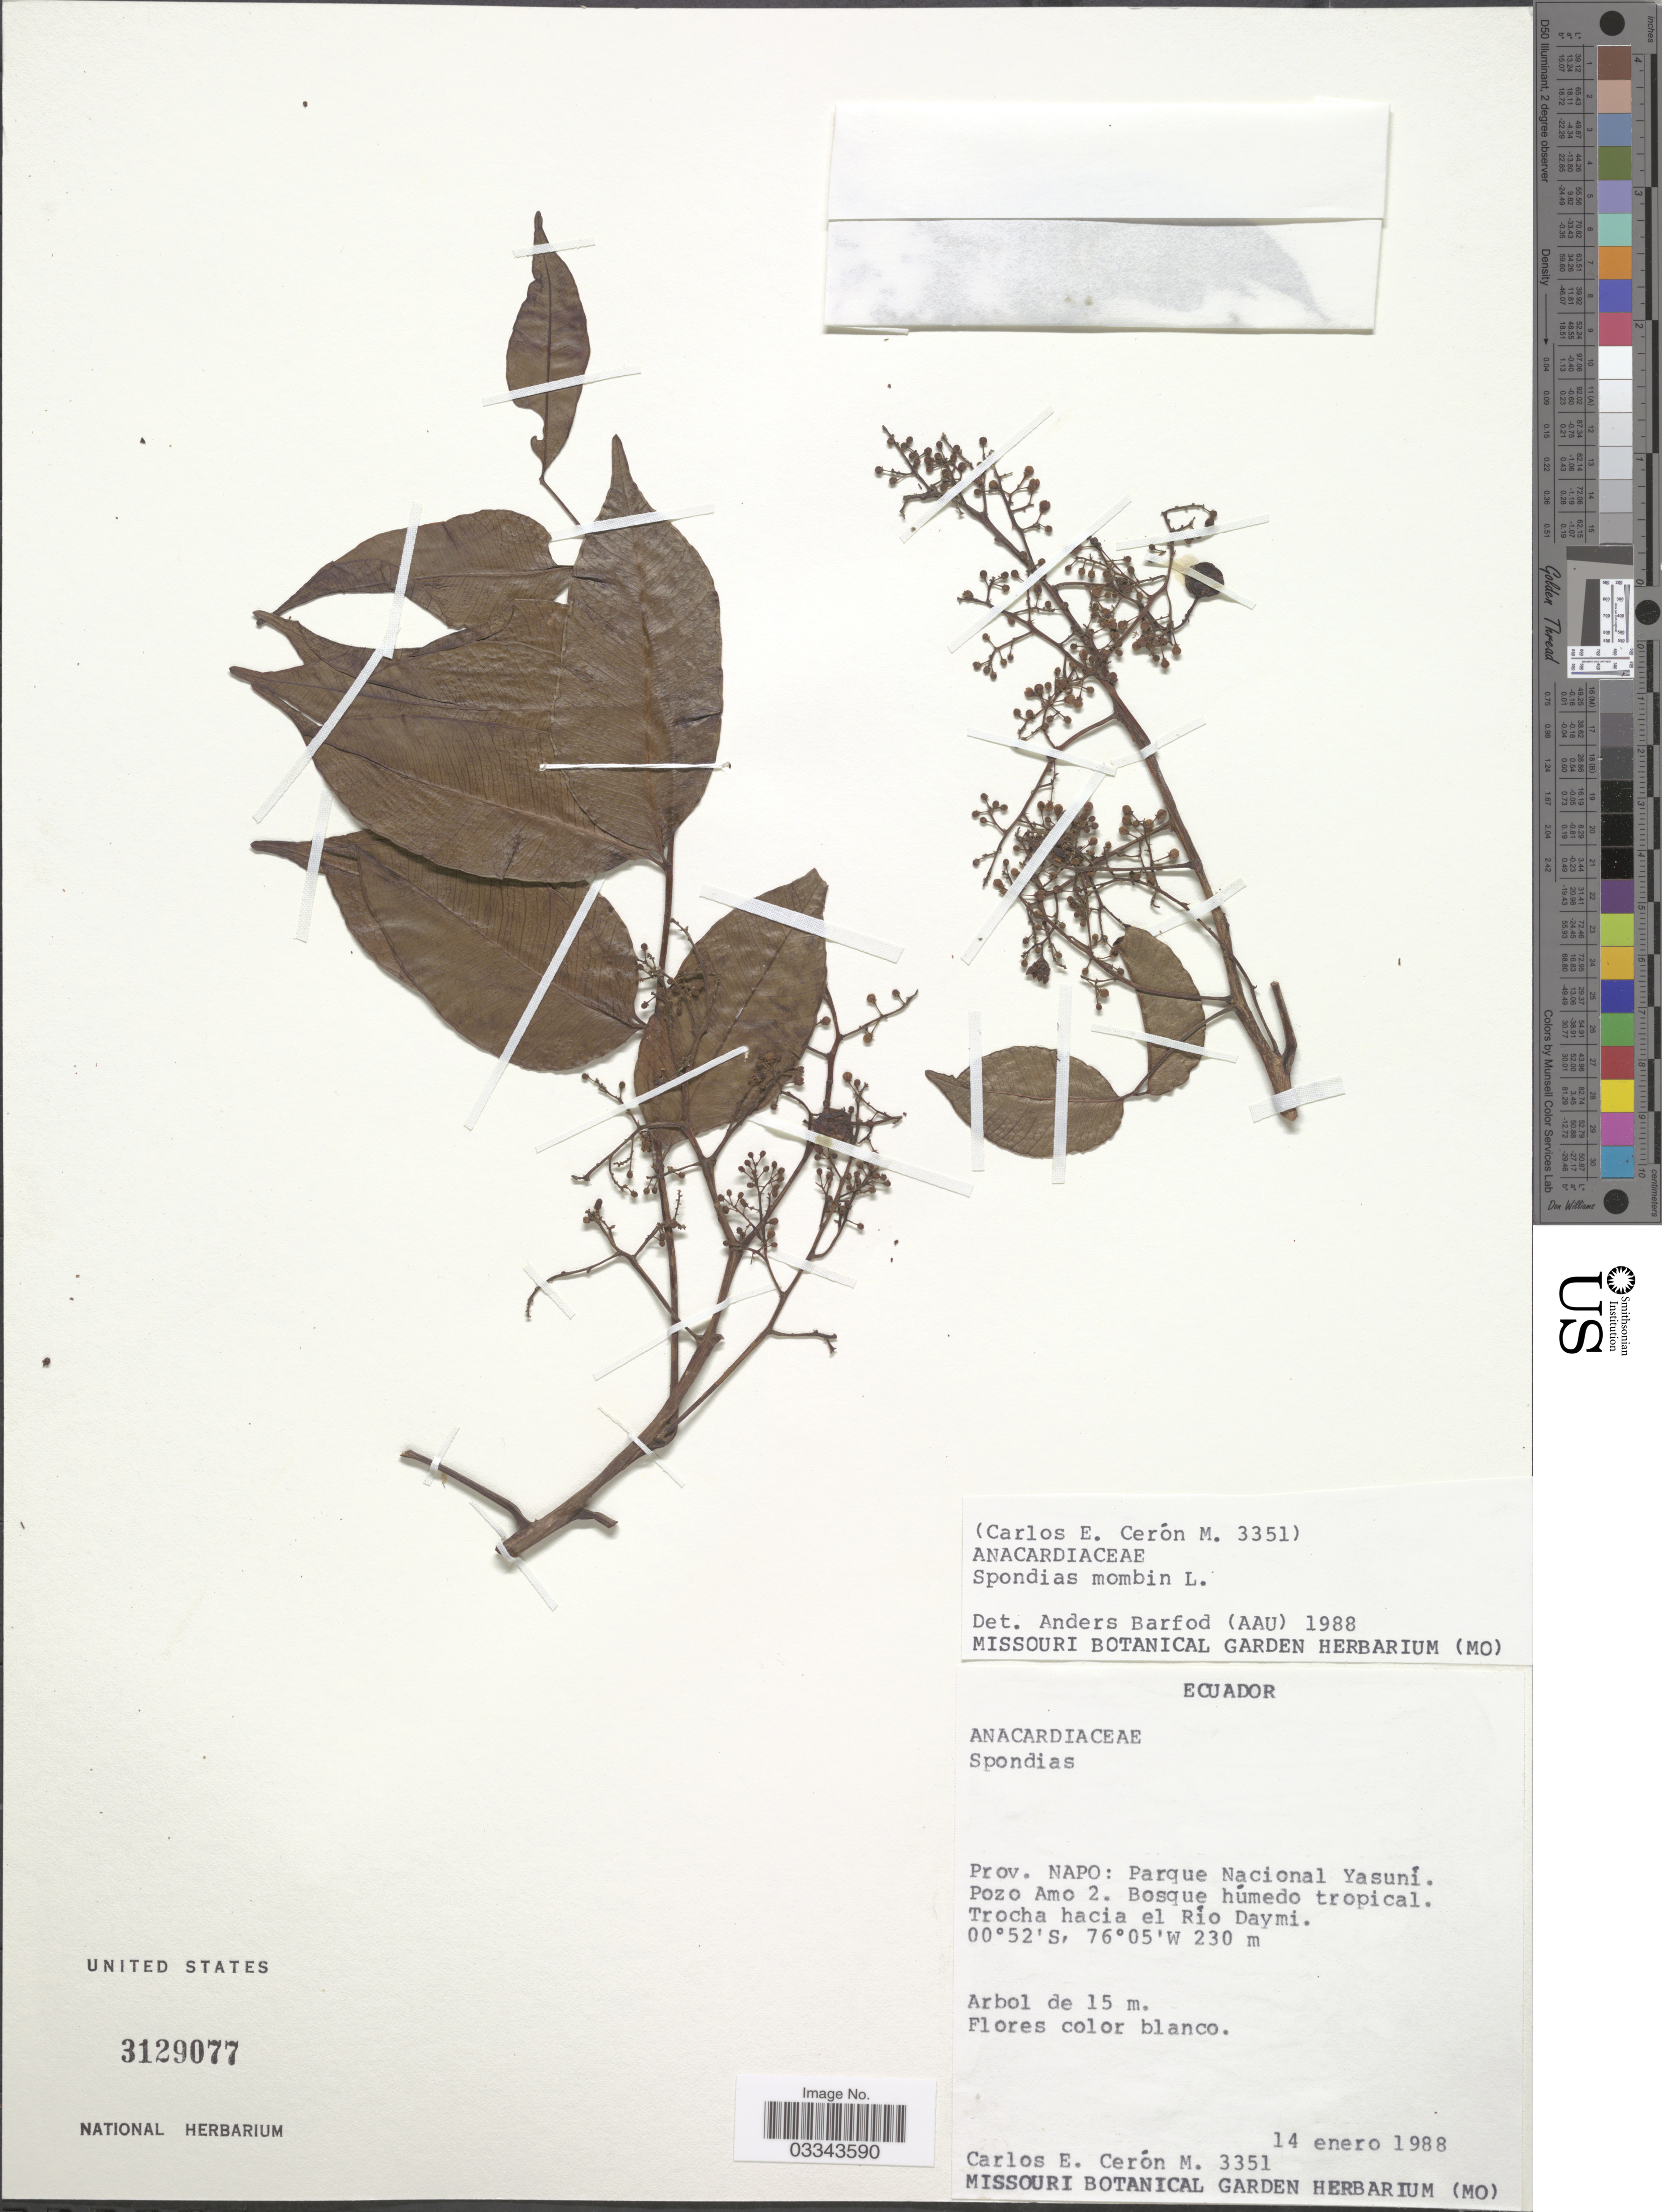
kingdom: Plantae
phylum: Tracheophyta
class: Magnoliopsida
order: Sapindales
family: Anacardiaceae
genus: Spondias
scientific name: Spondias mombin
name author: L.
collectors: C. E. Cerón M.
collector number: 3351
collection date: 1988-01-14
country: Ecuador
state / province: Napo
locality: Parque Nacional Yasuní. Pozo Amo 2. Bosque húmedo tropical. Trocha hacia el Río Daymi.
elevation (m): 230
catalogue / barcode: US 3129077